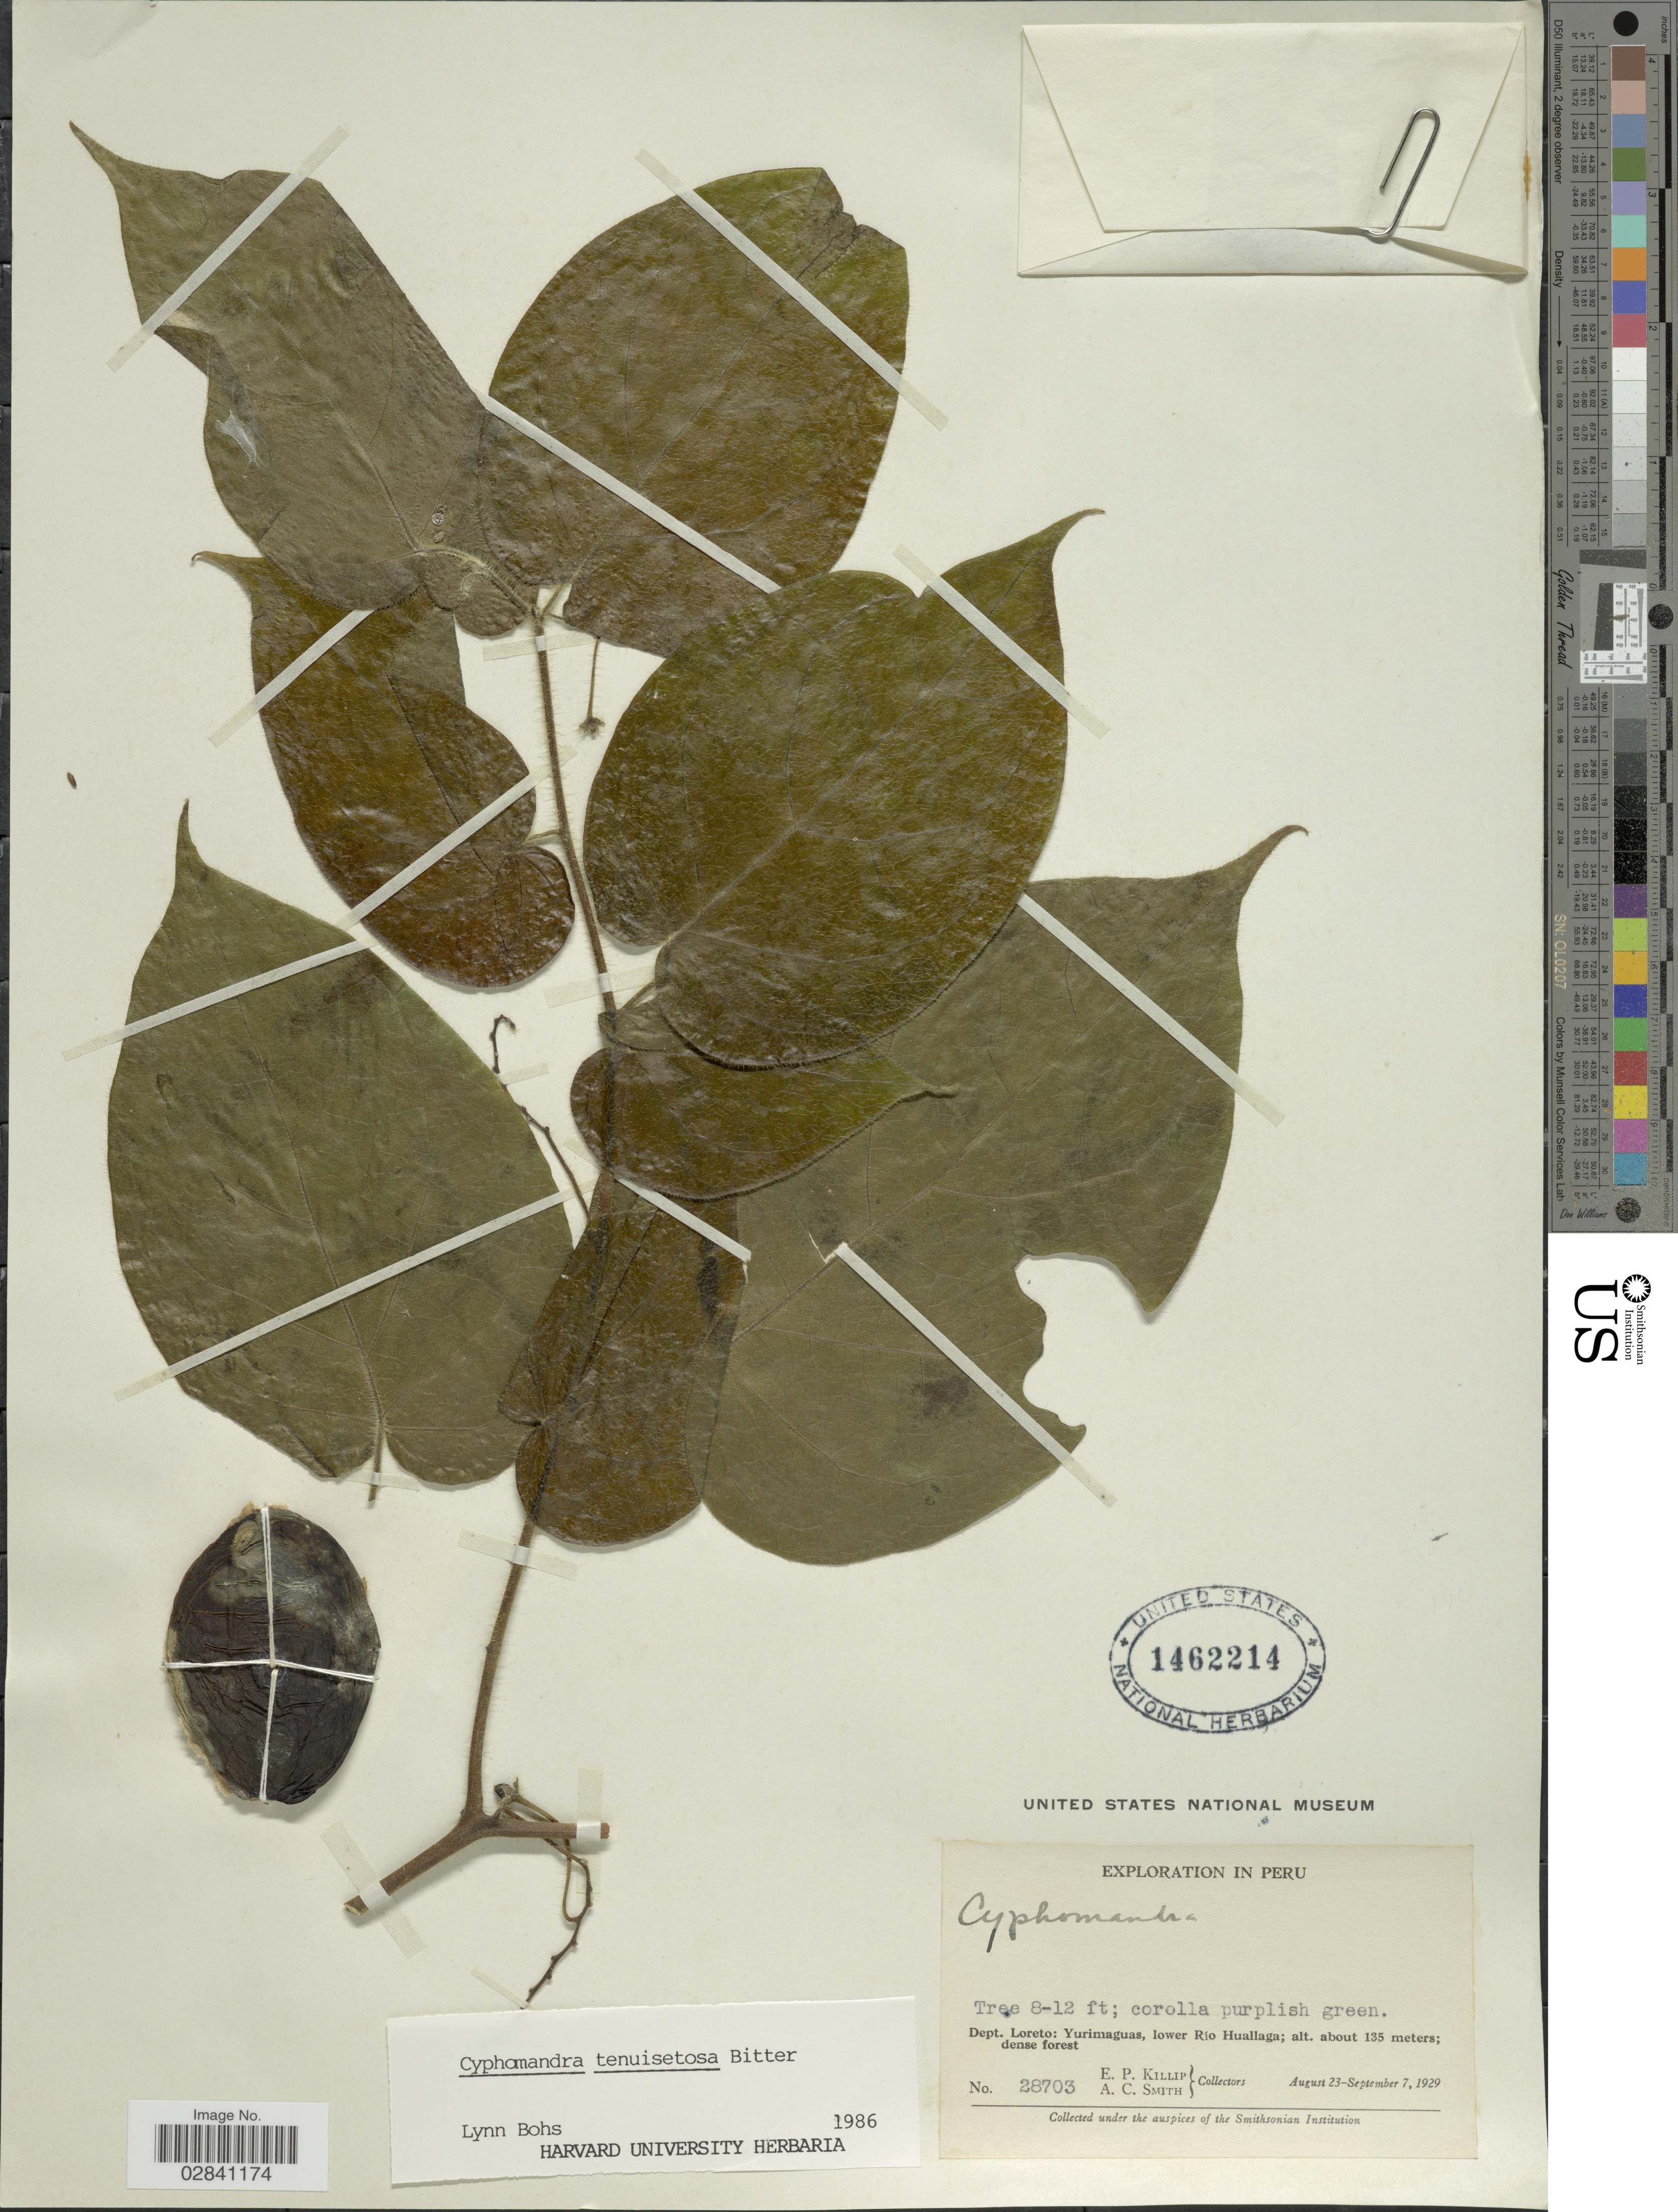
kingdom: Plantae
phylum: Tracheophyta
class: Magnoliopsida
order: Solanales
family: Solanaceae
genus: Cyphomandra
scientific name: Cyphomandra tenuisetosa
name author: Bitter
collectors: E. P. Killip & A. C. Smith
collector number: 28703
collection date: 1929-08-23/1929-09-07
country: Peru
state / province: Loreto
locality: Dept. Loreto: Yurimaguas, lower Rio Huallaga.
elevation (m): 135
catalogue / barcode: US 1462214